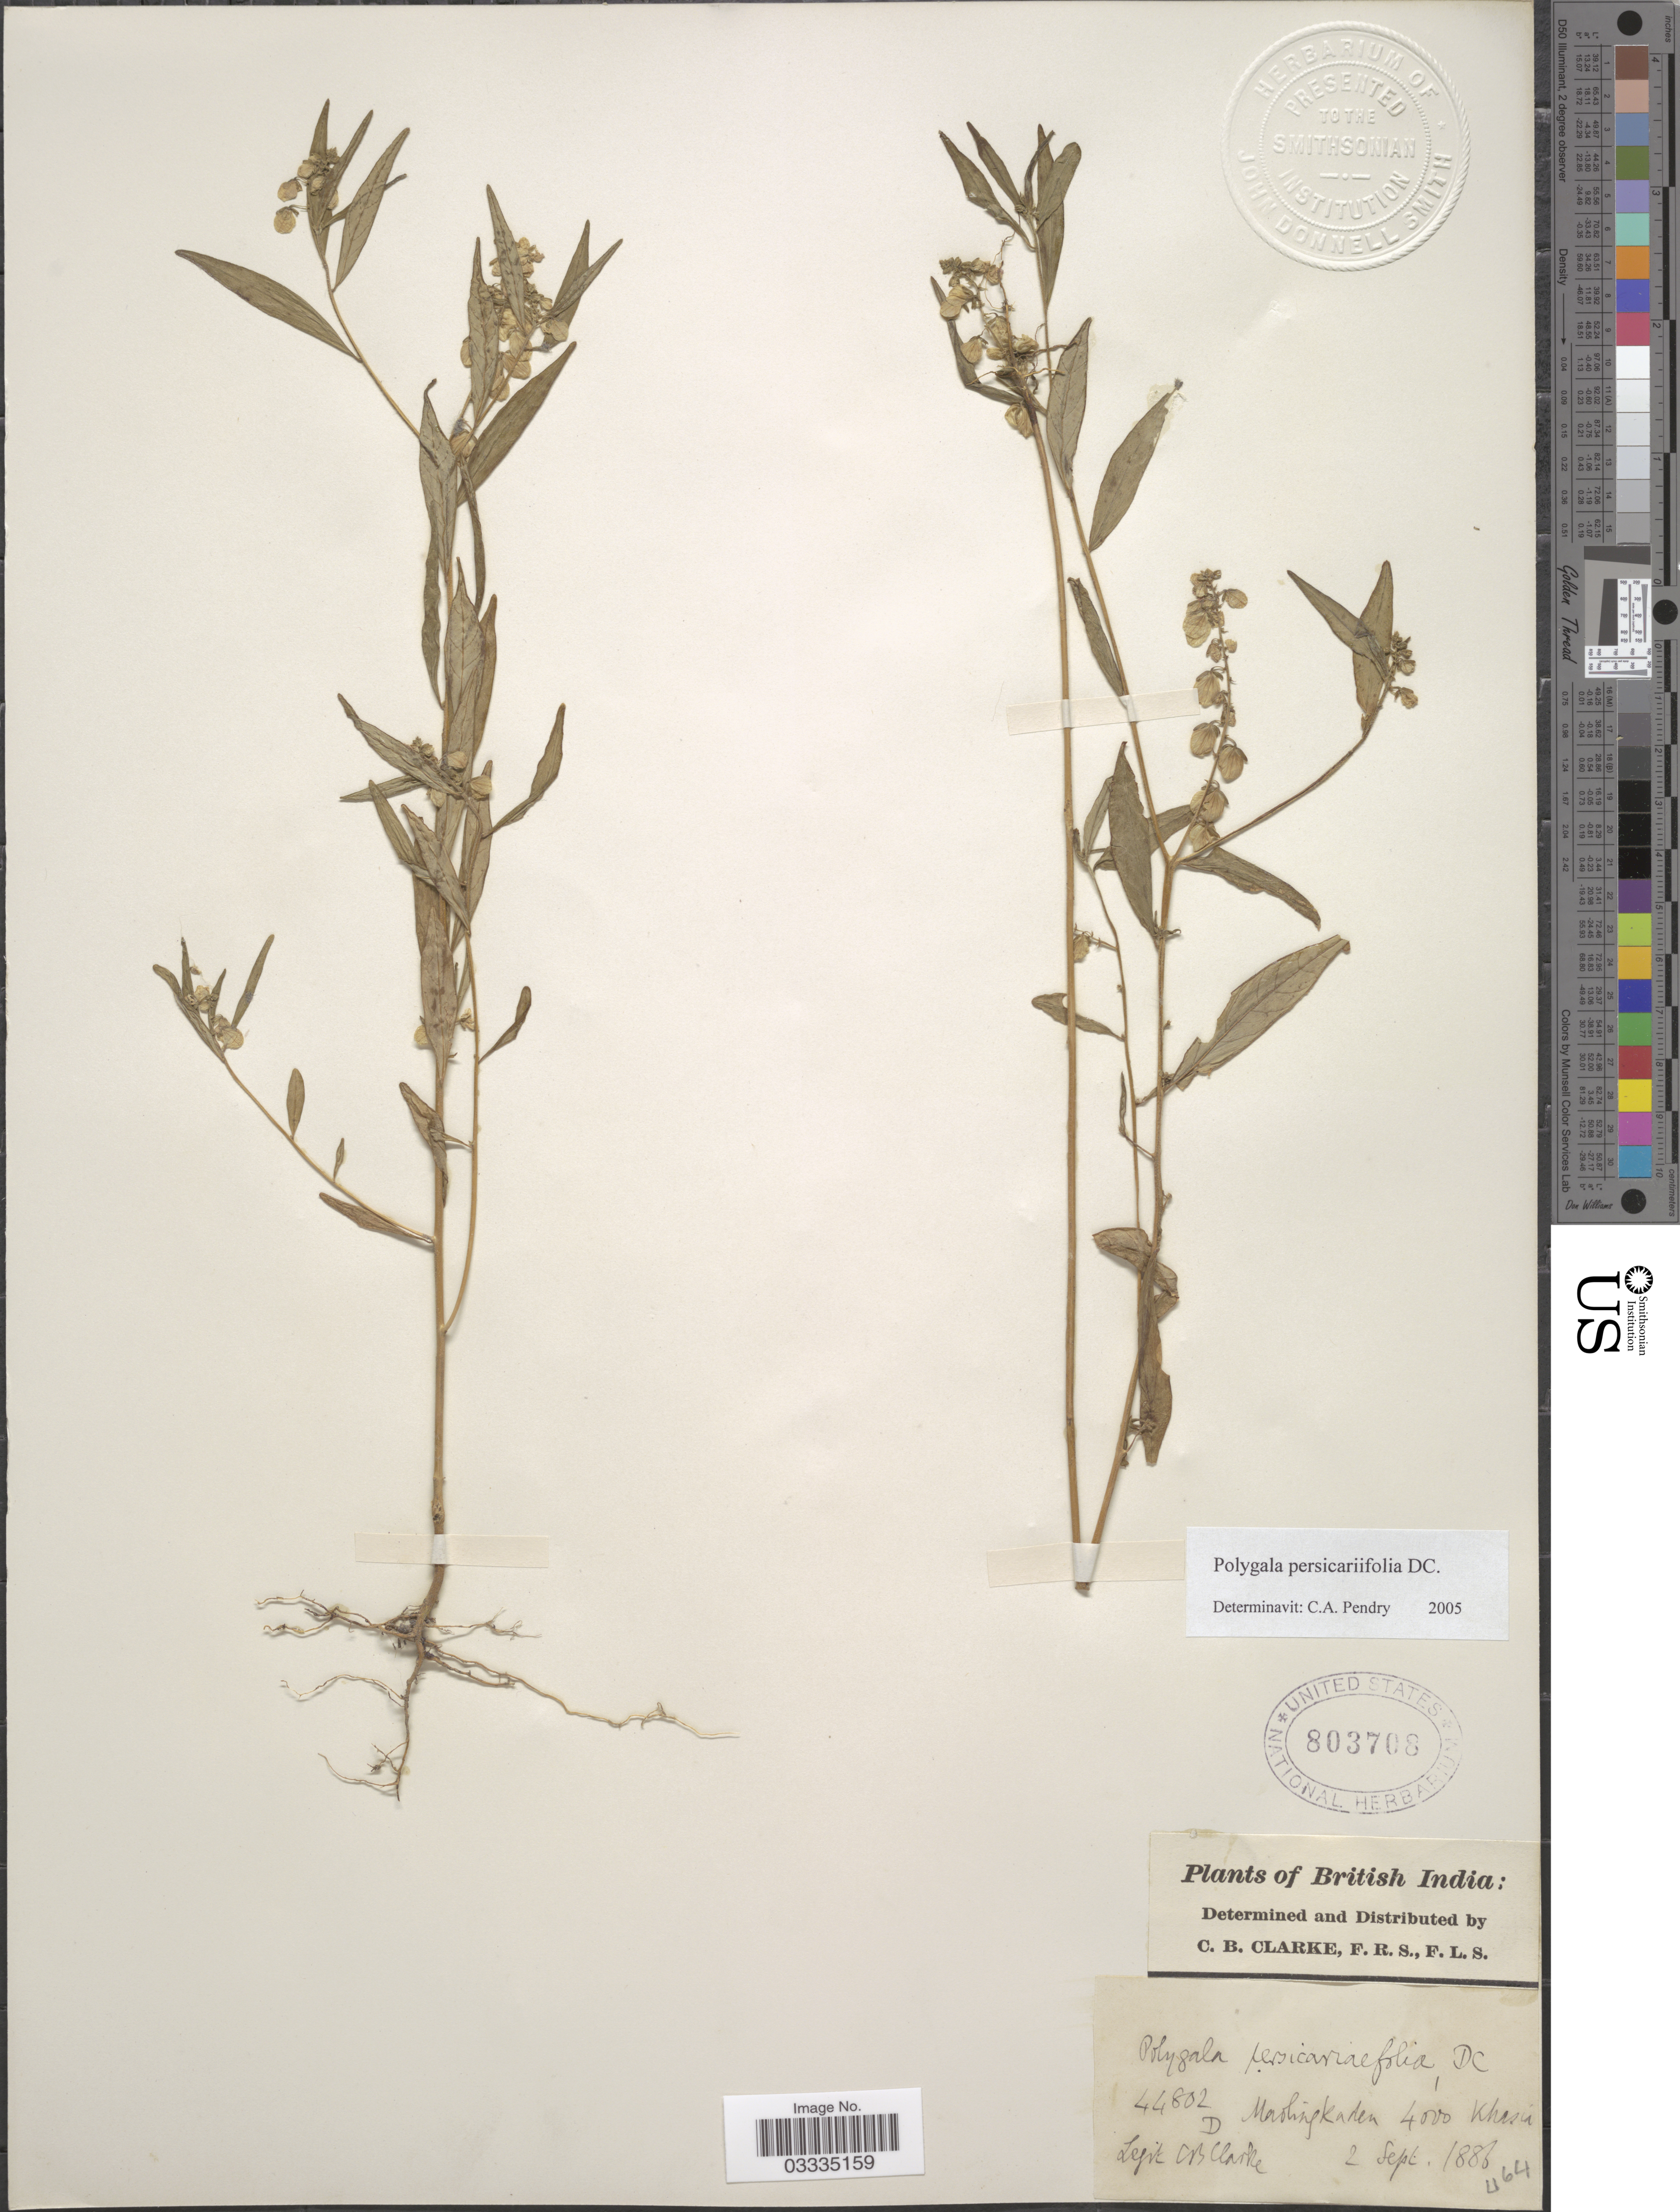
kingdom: Plantae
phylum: Tracheophyta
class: Magnoliopsida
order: Fabales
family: Polygalaceae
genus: Polygala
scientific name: Polygala persicariifolia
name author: DC.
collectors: C. B. Clarke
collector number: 44802D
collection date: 1886-09-02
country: India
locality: British India. Maohingkaden Khasia.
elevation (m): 1219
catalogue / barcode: US 803708